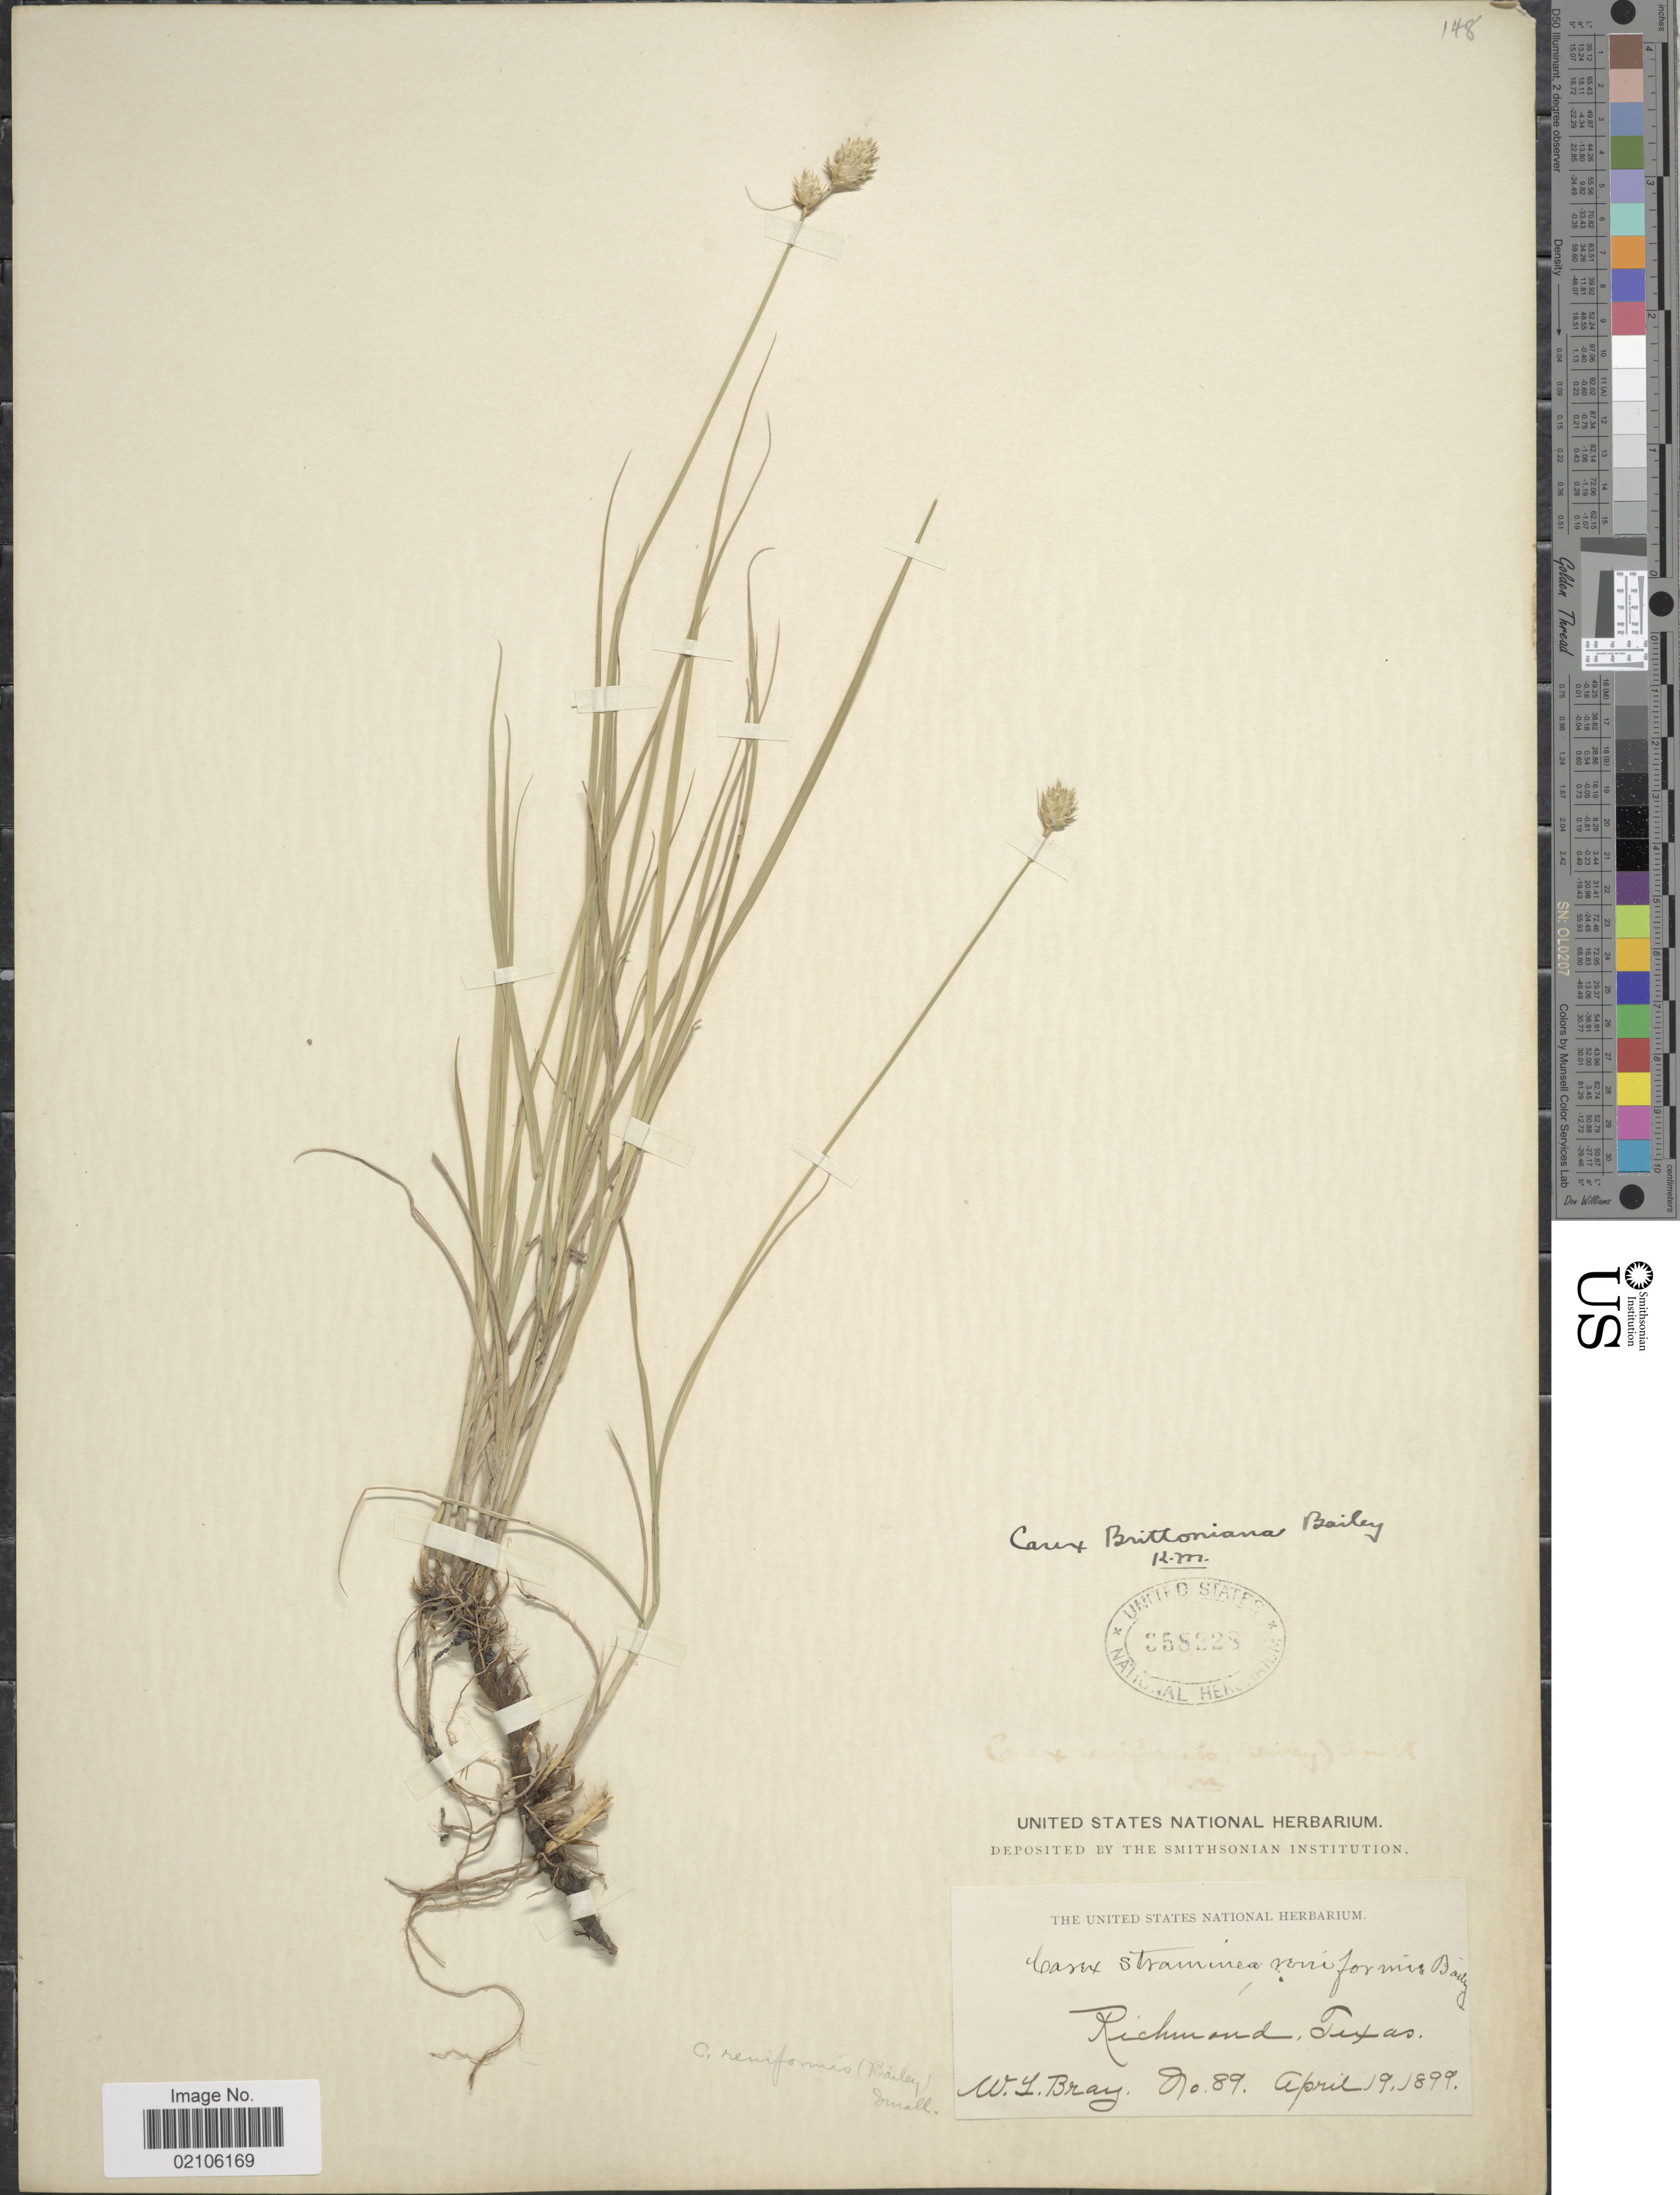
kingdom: Plantae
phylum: Tracheophyta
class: Liliopsida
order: Poales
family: Cyperaceae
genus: Carex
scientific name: Carex tetrastachya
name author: Scheele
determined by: Strong, Mark T., (BOT), Smithsonian Institution - National Museum of Natural History (UNITED STATES)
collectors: W. L. Bray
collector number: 89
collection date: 1899-04-19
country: United States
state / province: Texas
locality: Richmond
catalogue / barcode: US 358228